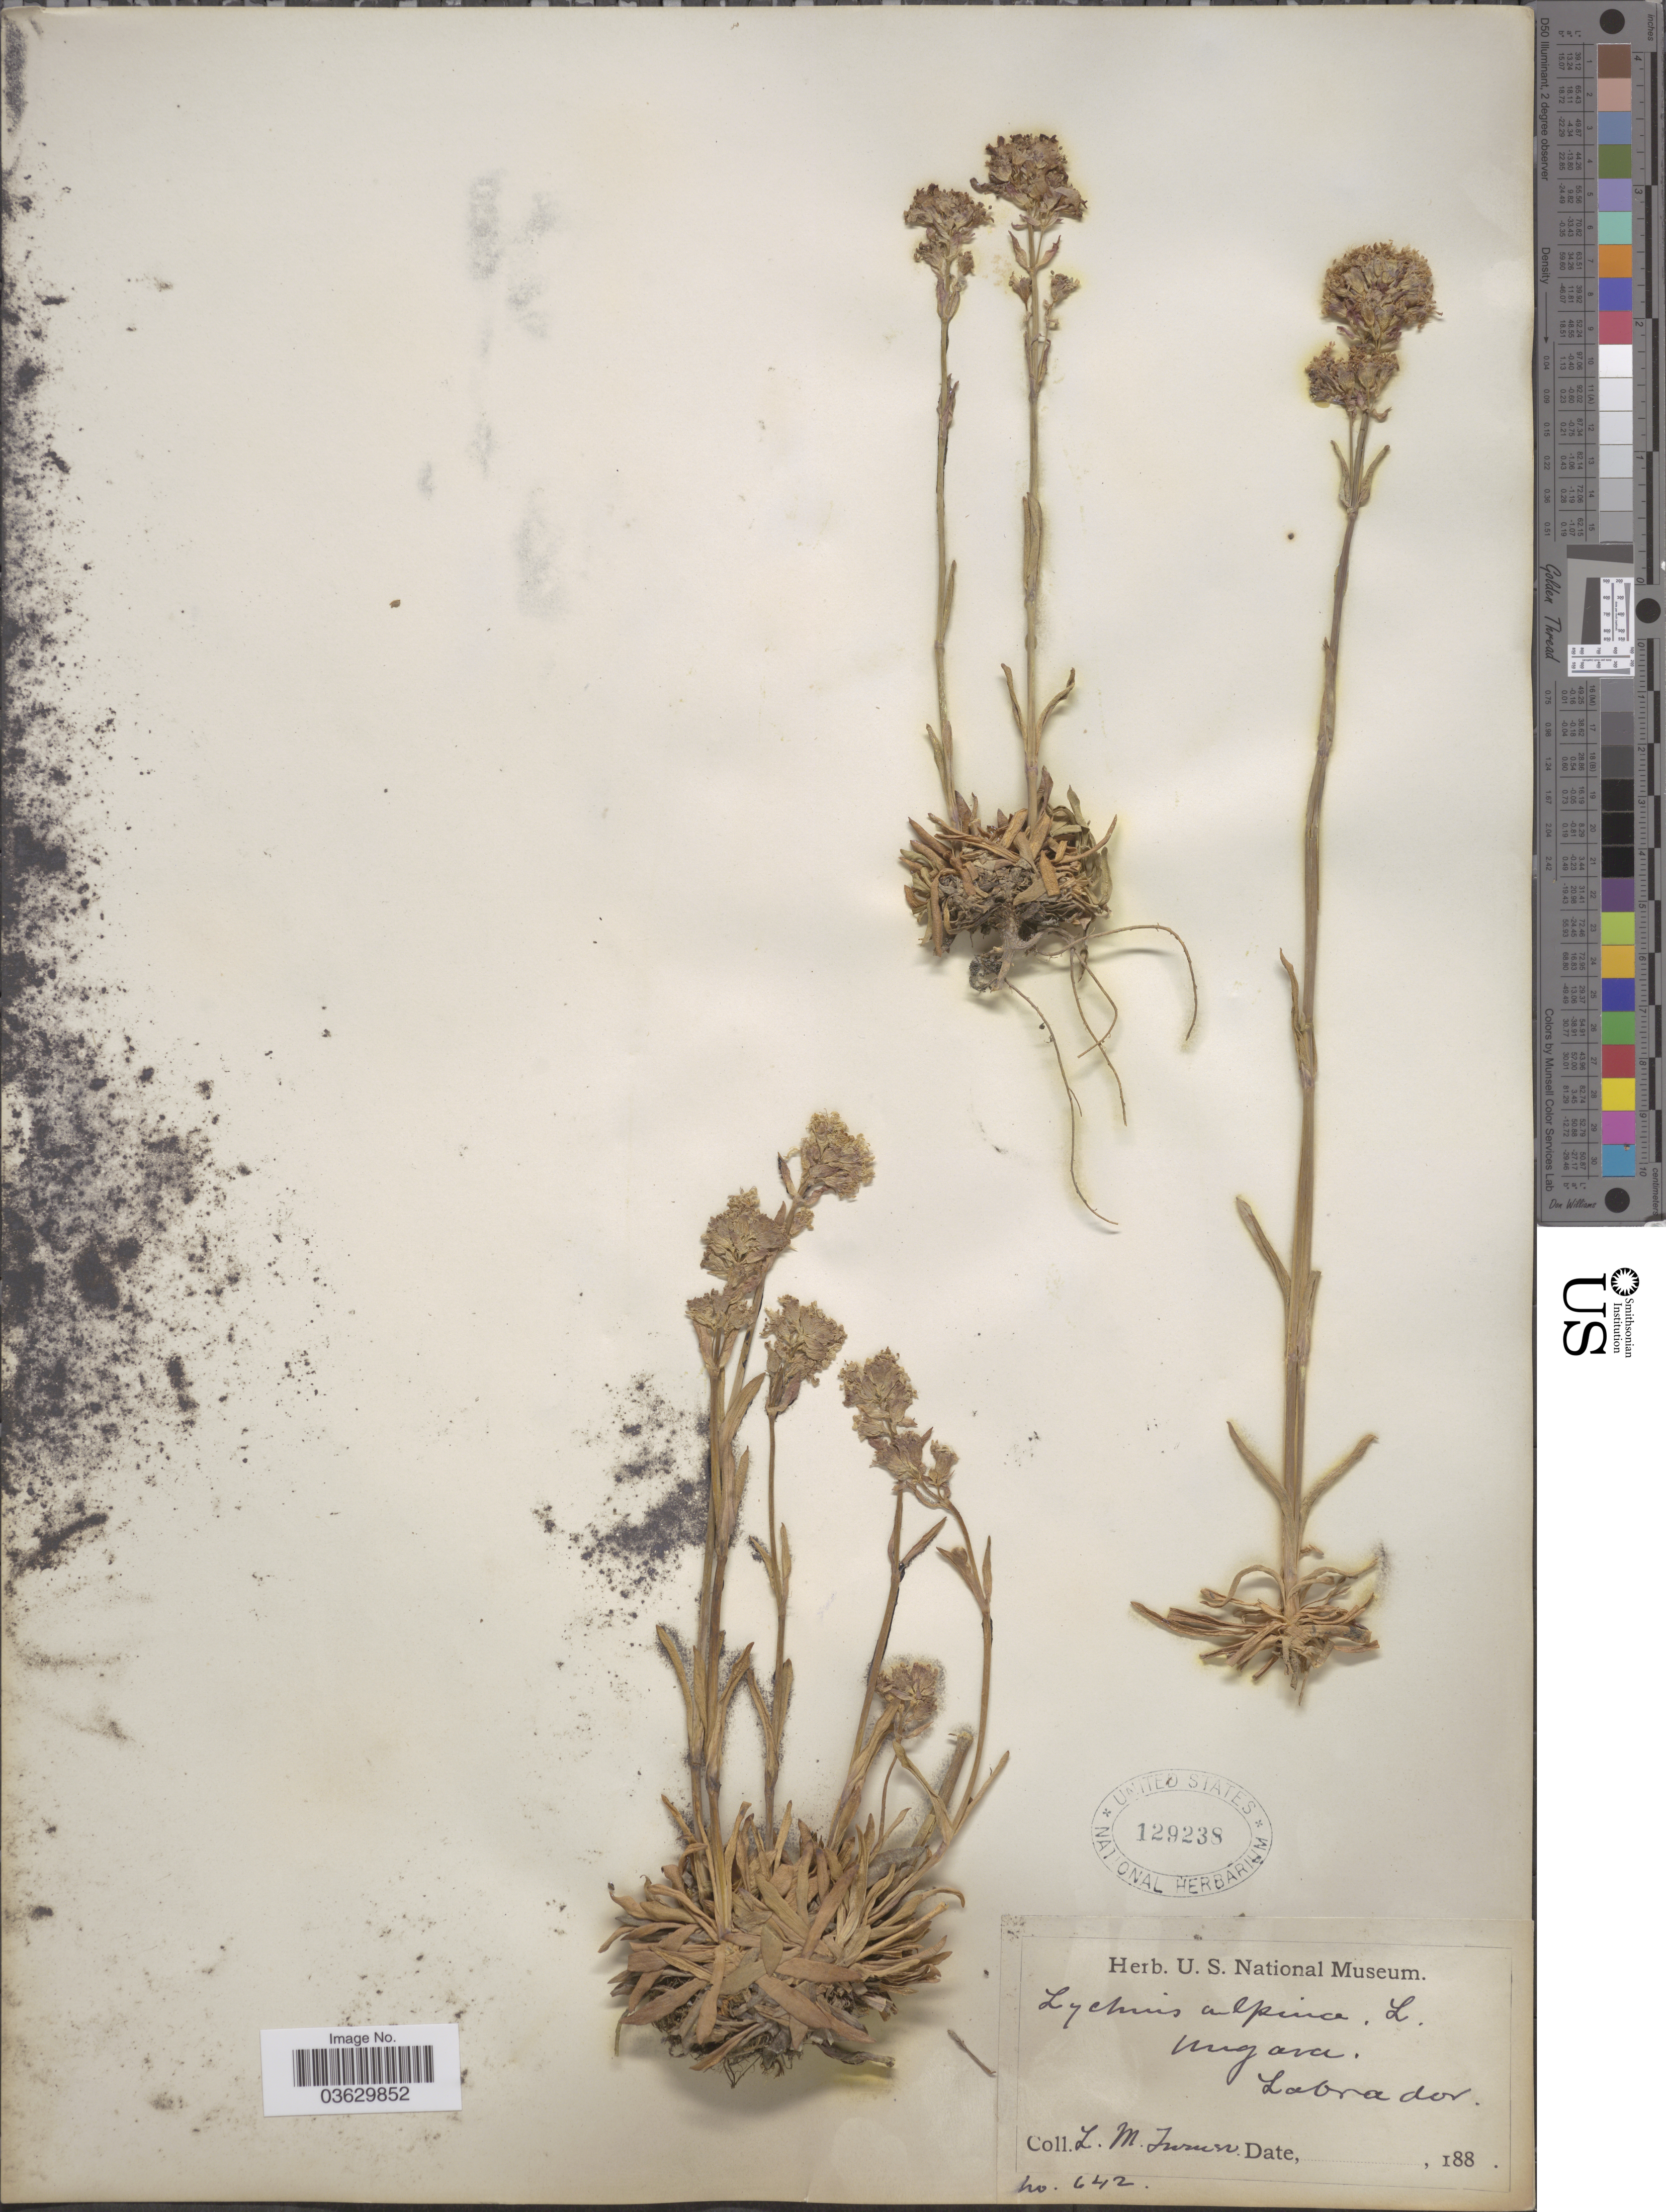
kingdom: Plantae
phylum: Tracheophyta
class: Magnoliopsida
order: Caryophyllales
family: Caryophyllaceae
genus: Viscaria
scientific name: Viscaria alpina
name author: (L.) G. Don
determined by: Strong, Mark T., (BOT), Smithsonian Institution - National Museum of Natural History (UNITED STATES)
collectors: L. M. Turner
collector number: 642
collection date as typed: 188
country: Canada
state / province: Newfoundland and Labrador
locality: Ungava. Labrador.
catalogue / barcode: US 129238